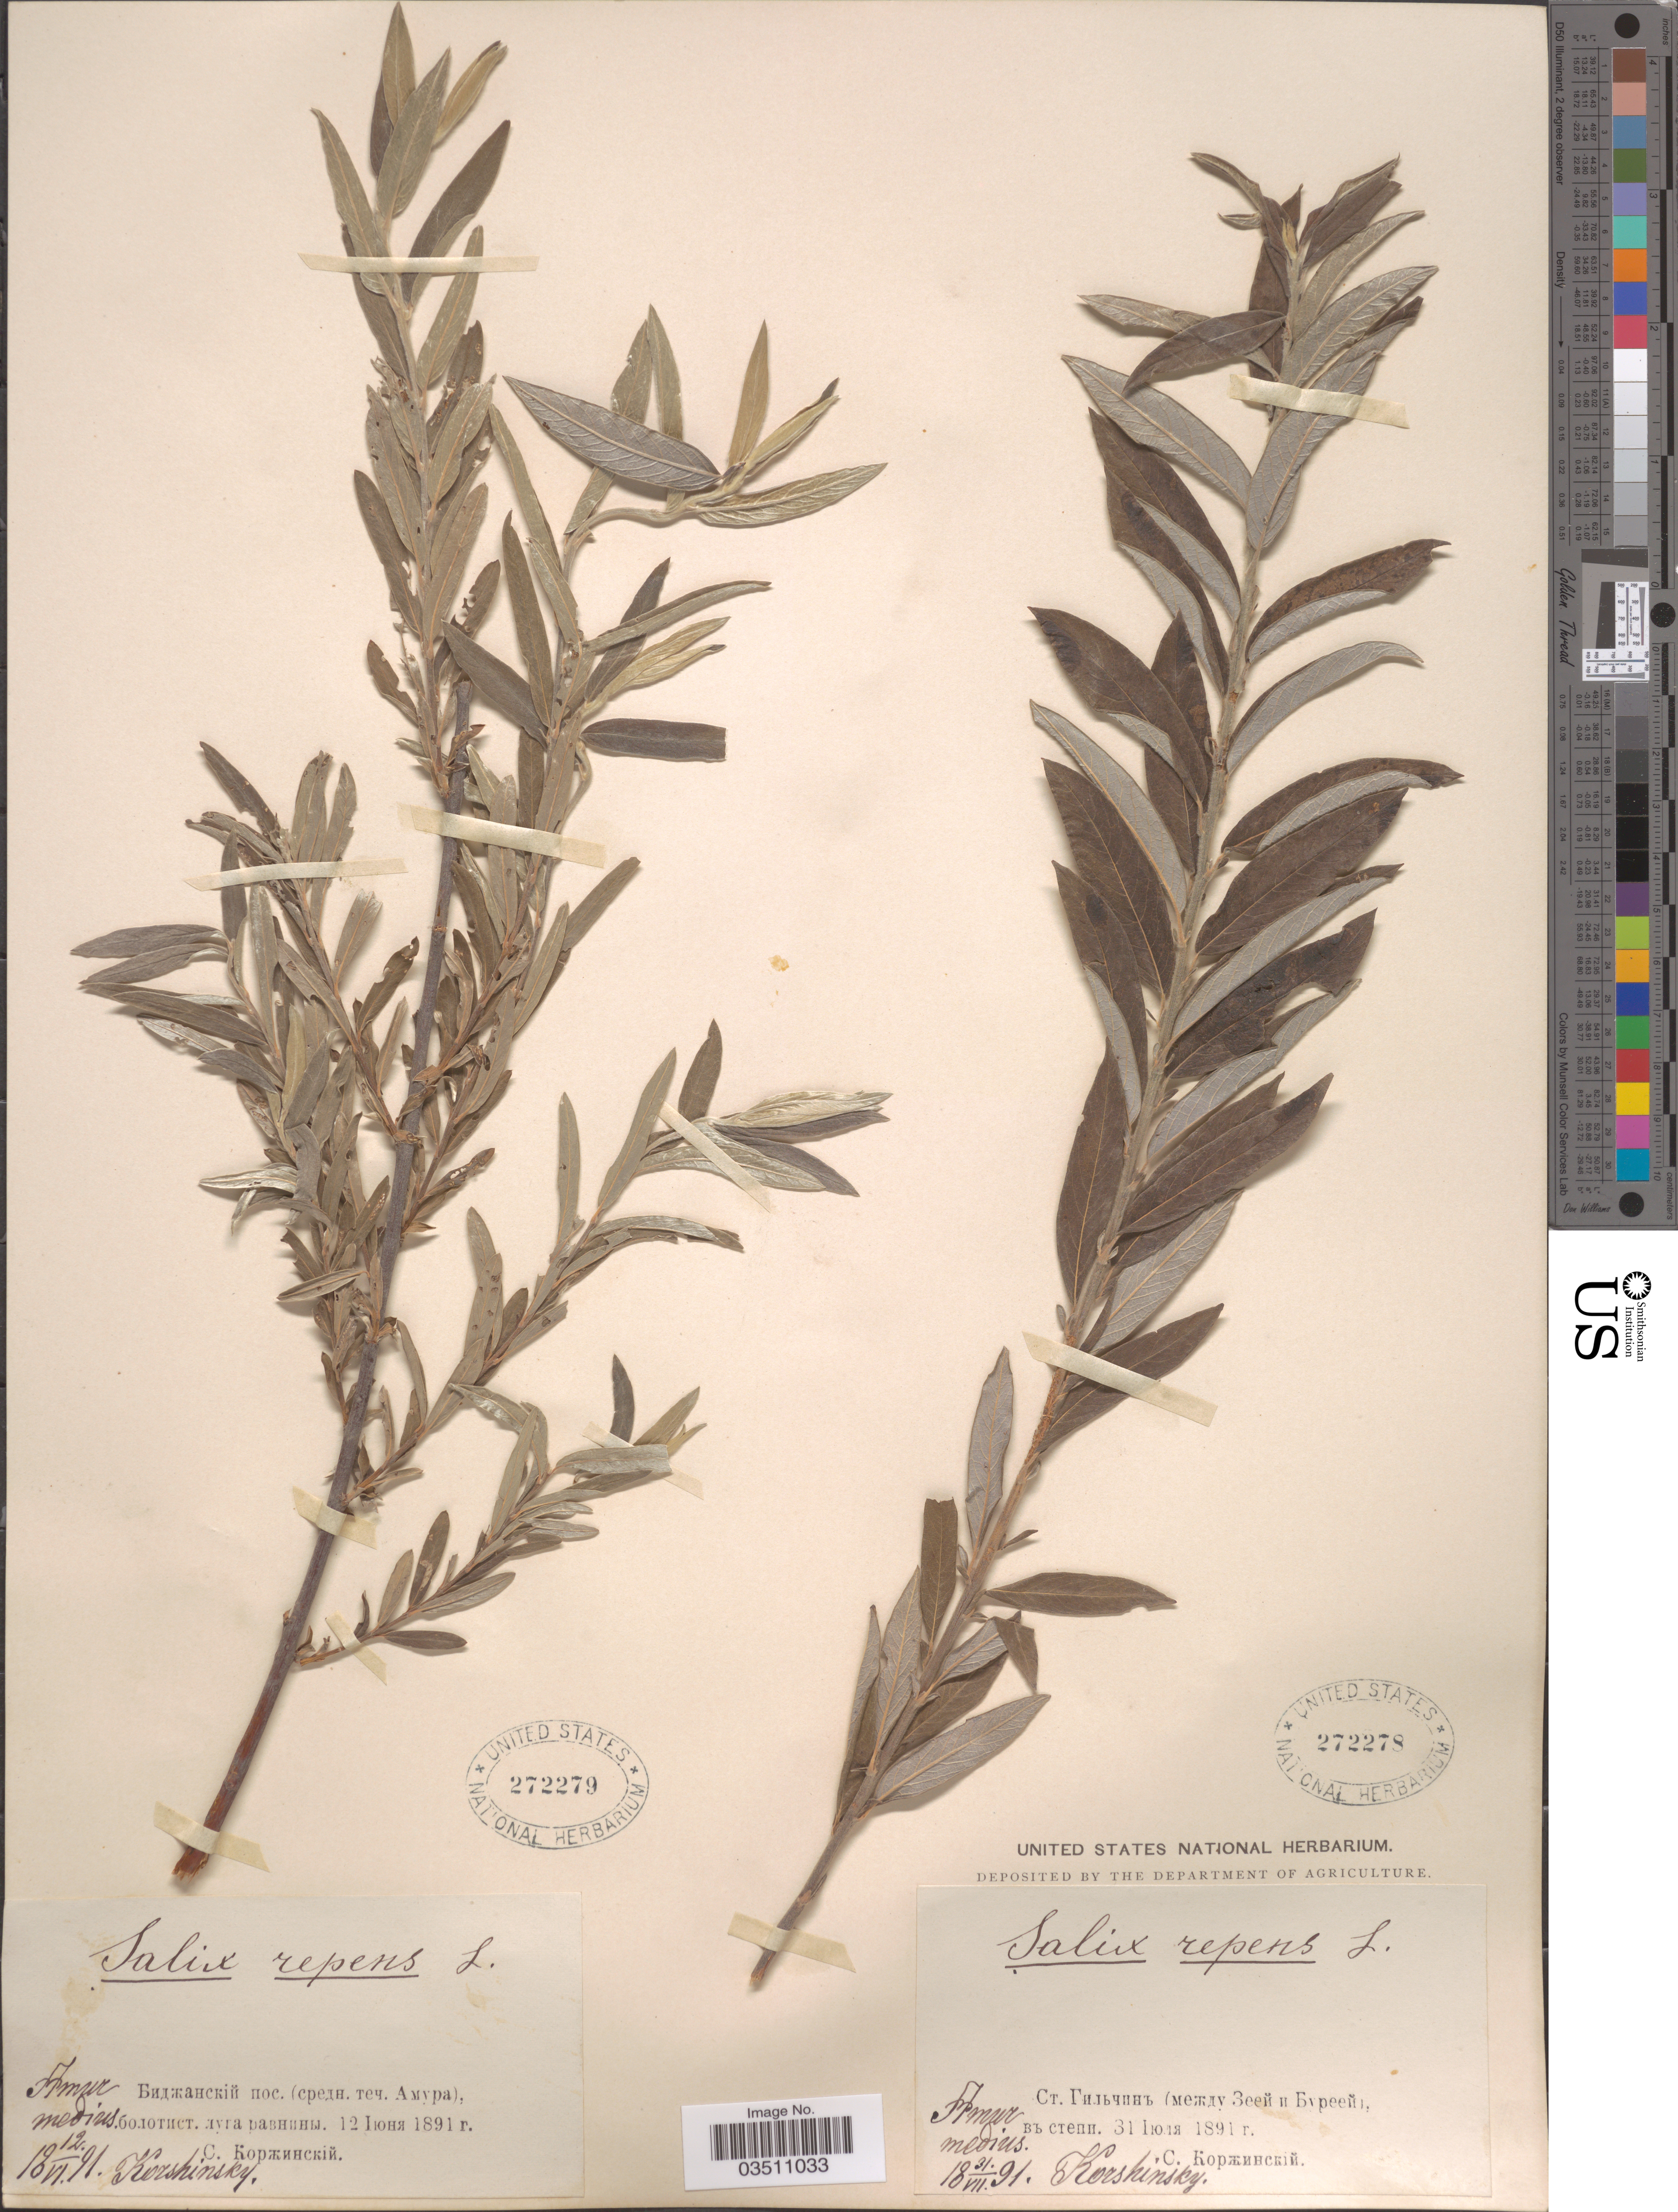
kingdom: Plantae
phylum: Tracheophyta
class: Magnoliopsida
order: Malpighiales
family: Salicaceae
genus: Salix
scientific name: Salix repens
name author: L.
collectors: Korshinsky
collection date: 1891-07-31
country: Russian Federation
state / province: Amur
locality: Amur medius.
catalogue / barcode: US 272278